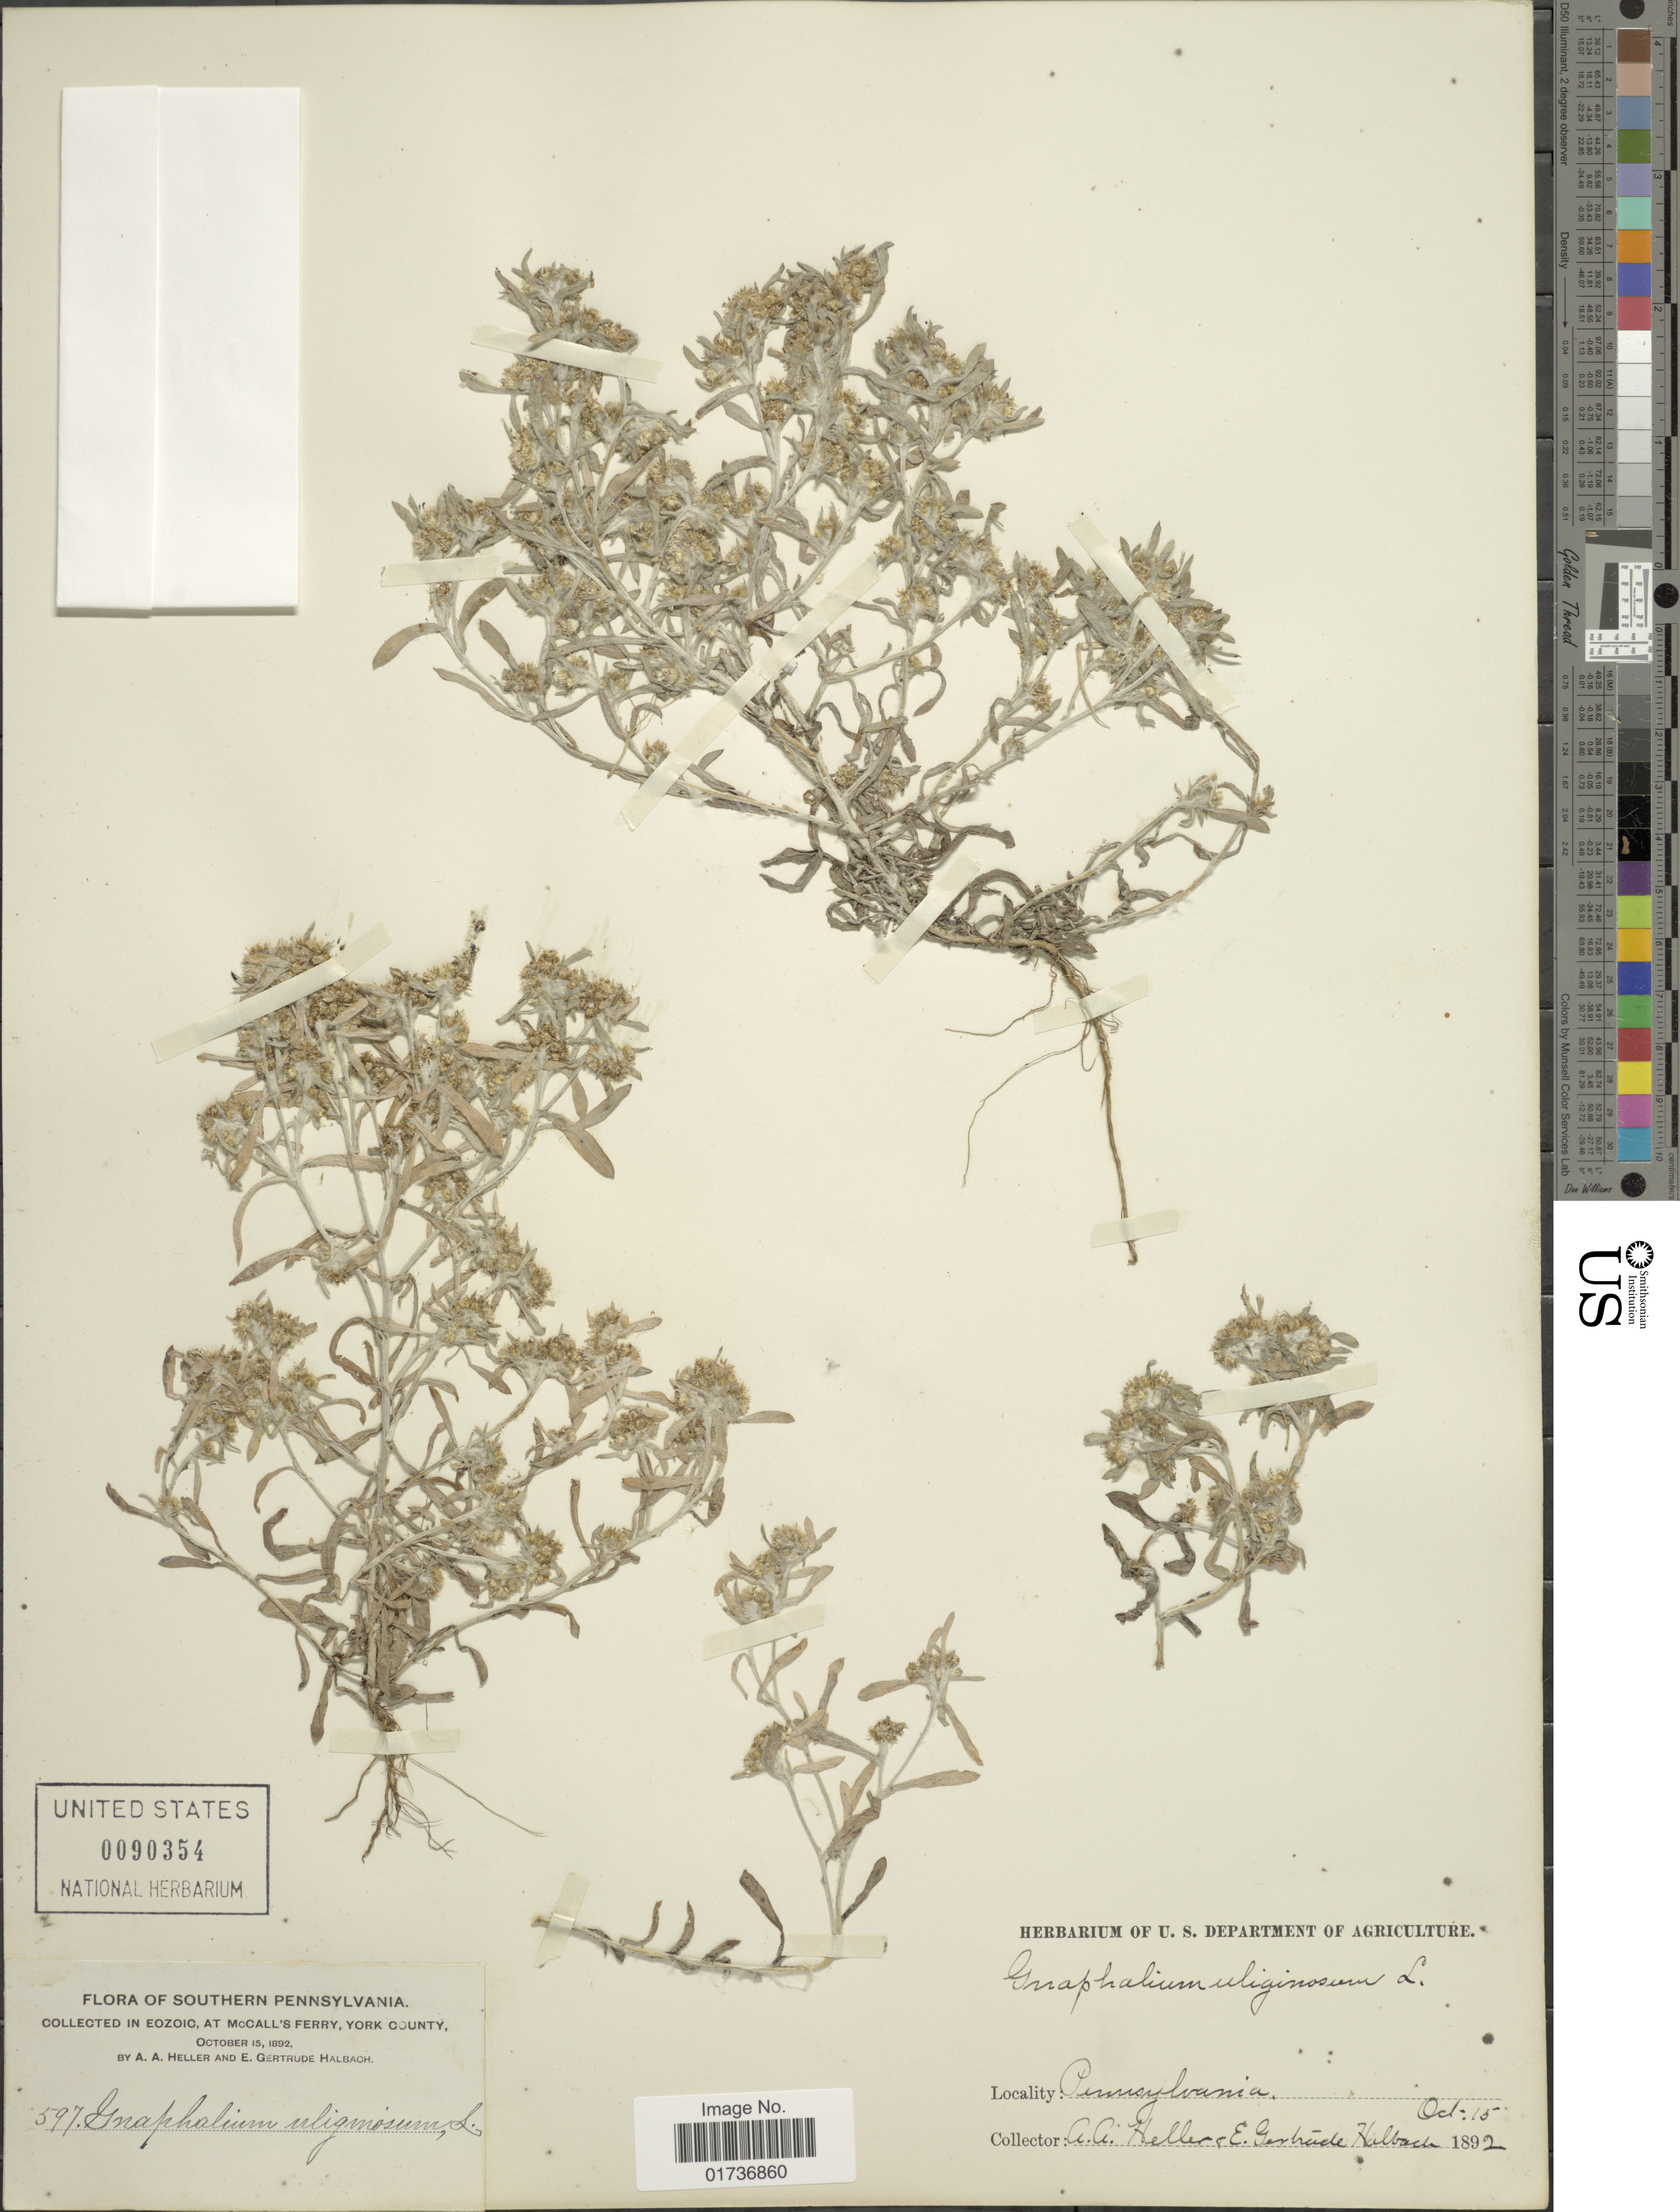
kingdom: Plantae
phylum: Tracheophyta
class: Magnoliopsida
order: Asterales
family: Asteraceae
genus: Gnaphalium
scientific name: Gnaphalium uliginosum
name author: L.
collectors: A. A. Heller & E. G. Heller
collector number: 597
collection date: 1892-10-15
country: United States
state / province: Pennsylvania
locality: Southern Pennsylvania, in Eozoic, at McCall's Ferry, York County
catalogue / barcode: US 90354